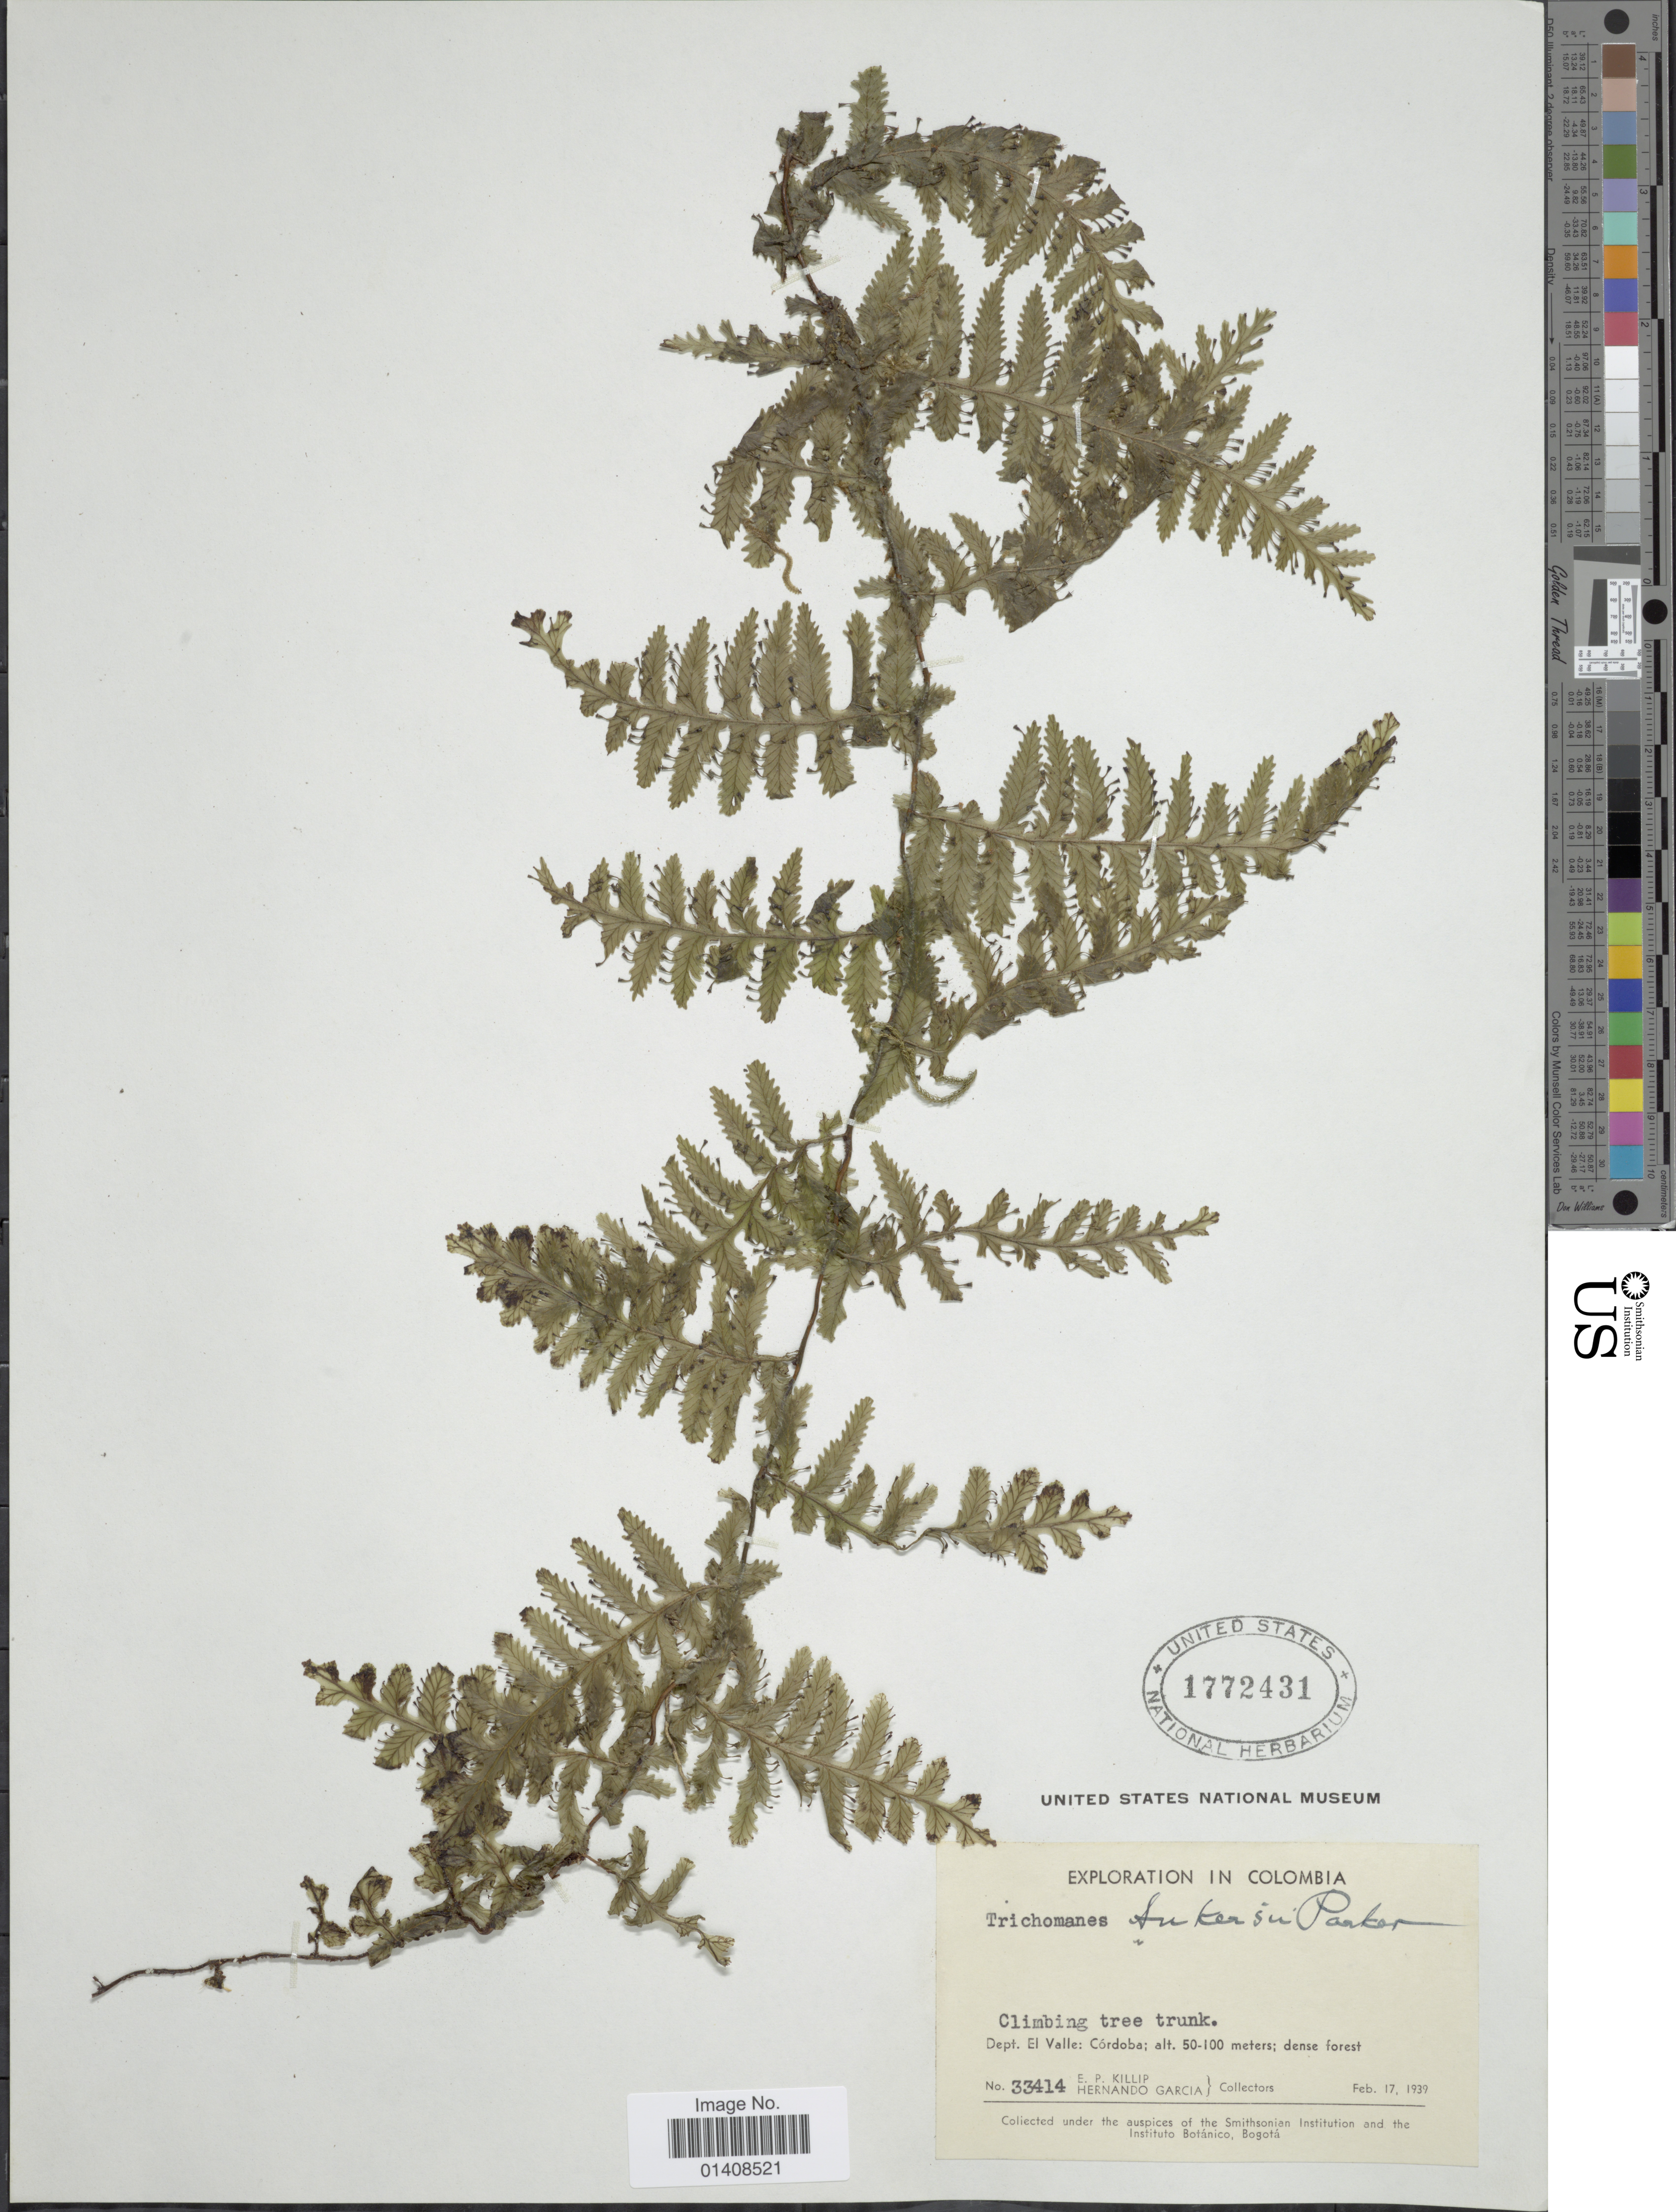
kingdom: Plantae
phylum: Tracheophyta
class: Polypodiopsida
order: Hymenophyllales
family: Hymenophyllaceae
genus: Trichomanes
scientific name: Trichomanes ankersii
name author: C. Parker ex Hook. & Grev.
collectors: E. P. Killip & H. Garcia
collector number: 33414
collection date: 1939-02-17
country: Colombia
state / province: Córdoba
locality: El Valle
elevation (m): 50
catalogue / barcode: US 1772431